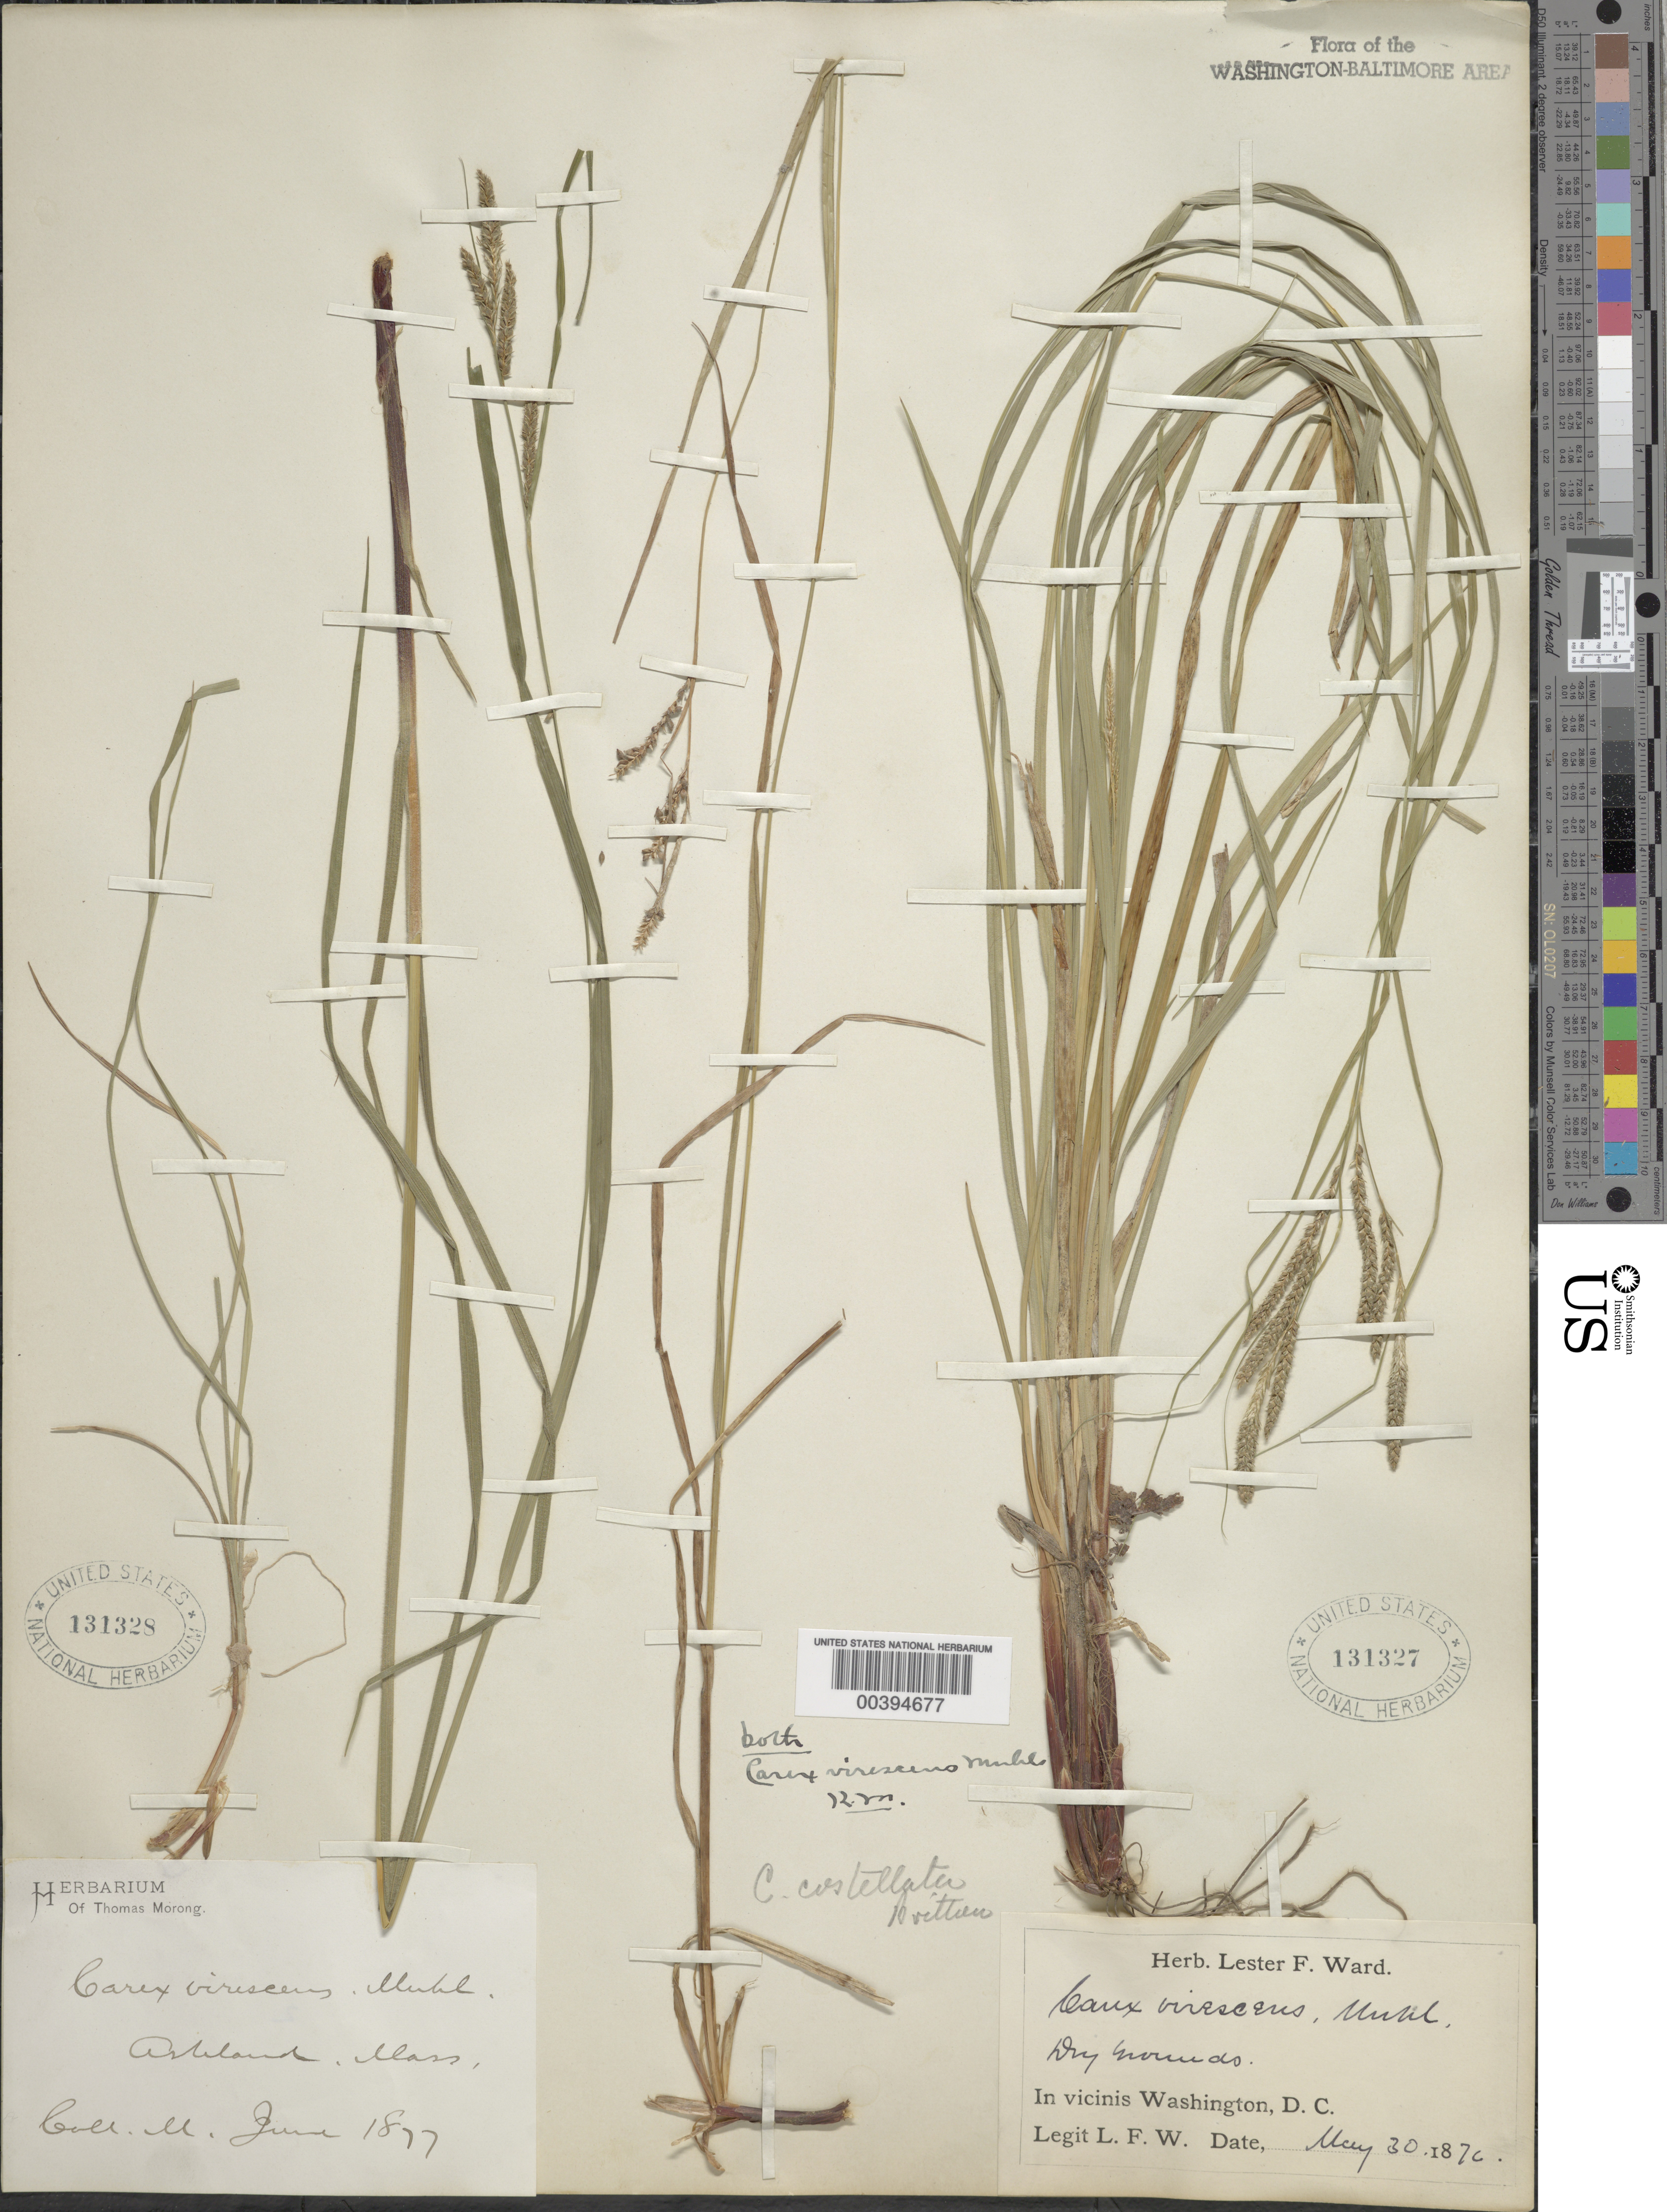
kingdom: Plantae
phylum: Tracheophyta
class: Liliopsida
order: Poales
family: Cyperaceae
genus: Carex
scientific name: Carex virescens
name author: Muhl. ex Willd.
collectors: L. F. Ward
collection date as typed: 30 May 1876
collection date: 1876-05-30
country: United States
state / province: District of Columbia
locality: Washington DC Area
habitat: Dry ground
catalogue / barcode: US 131327